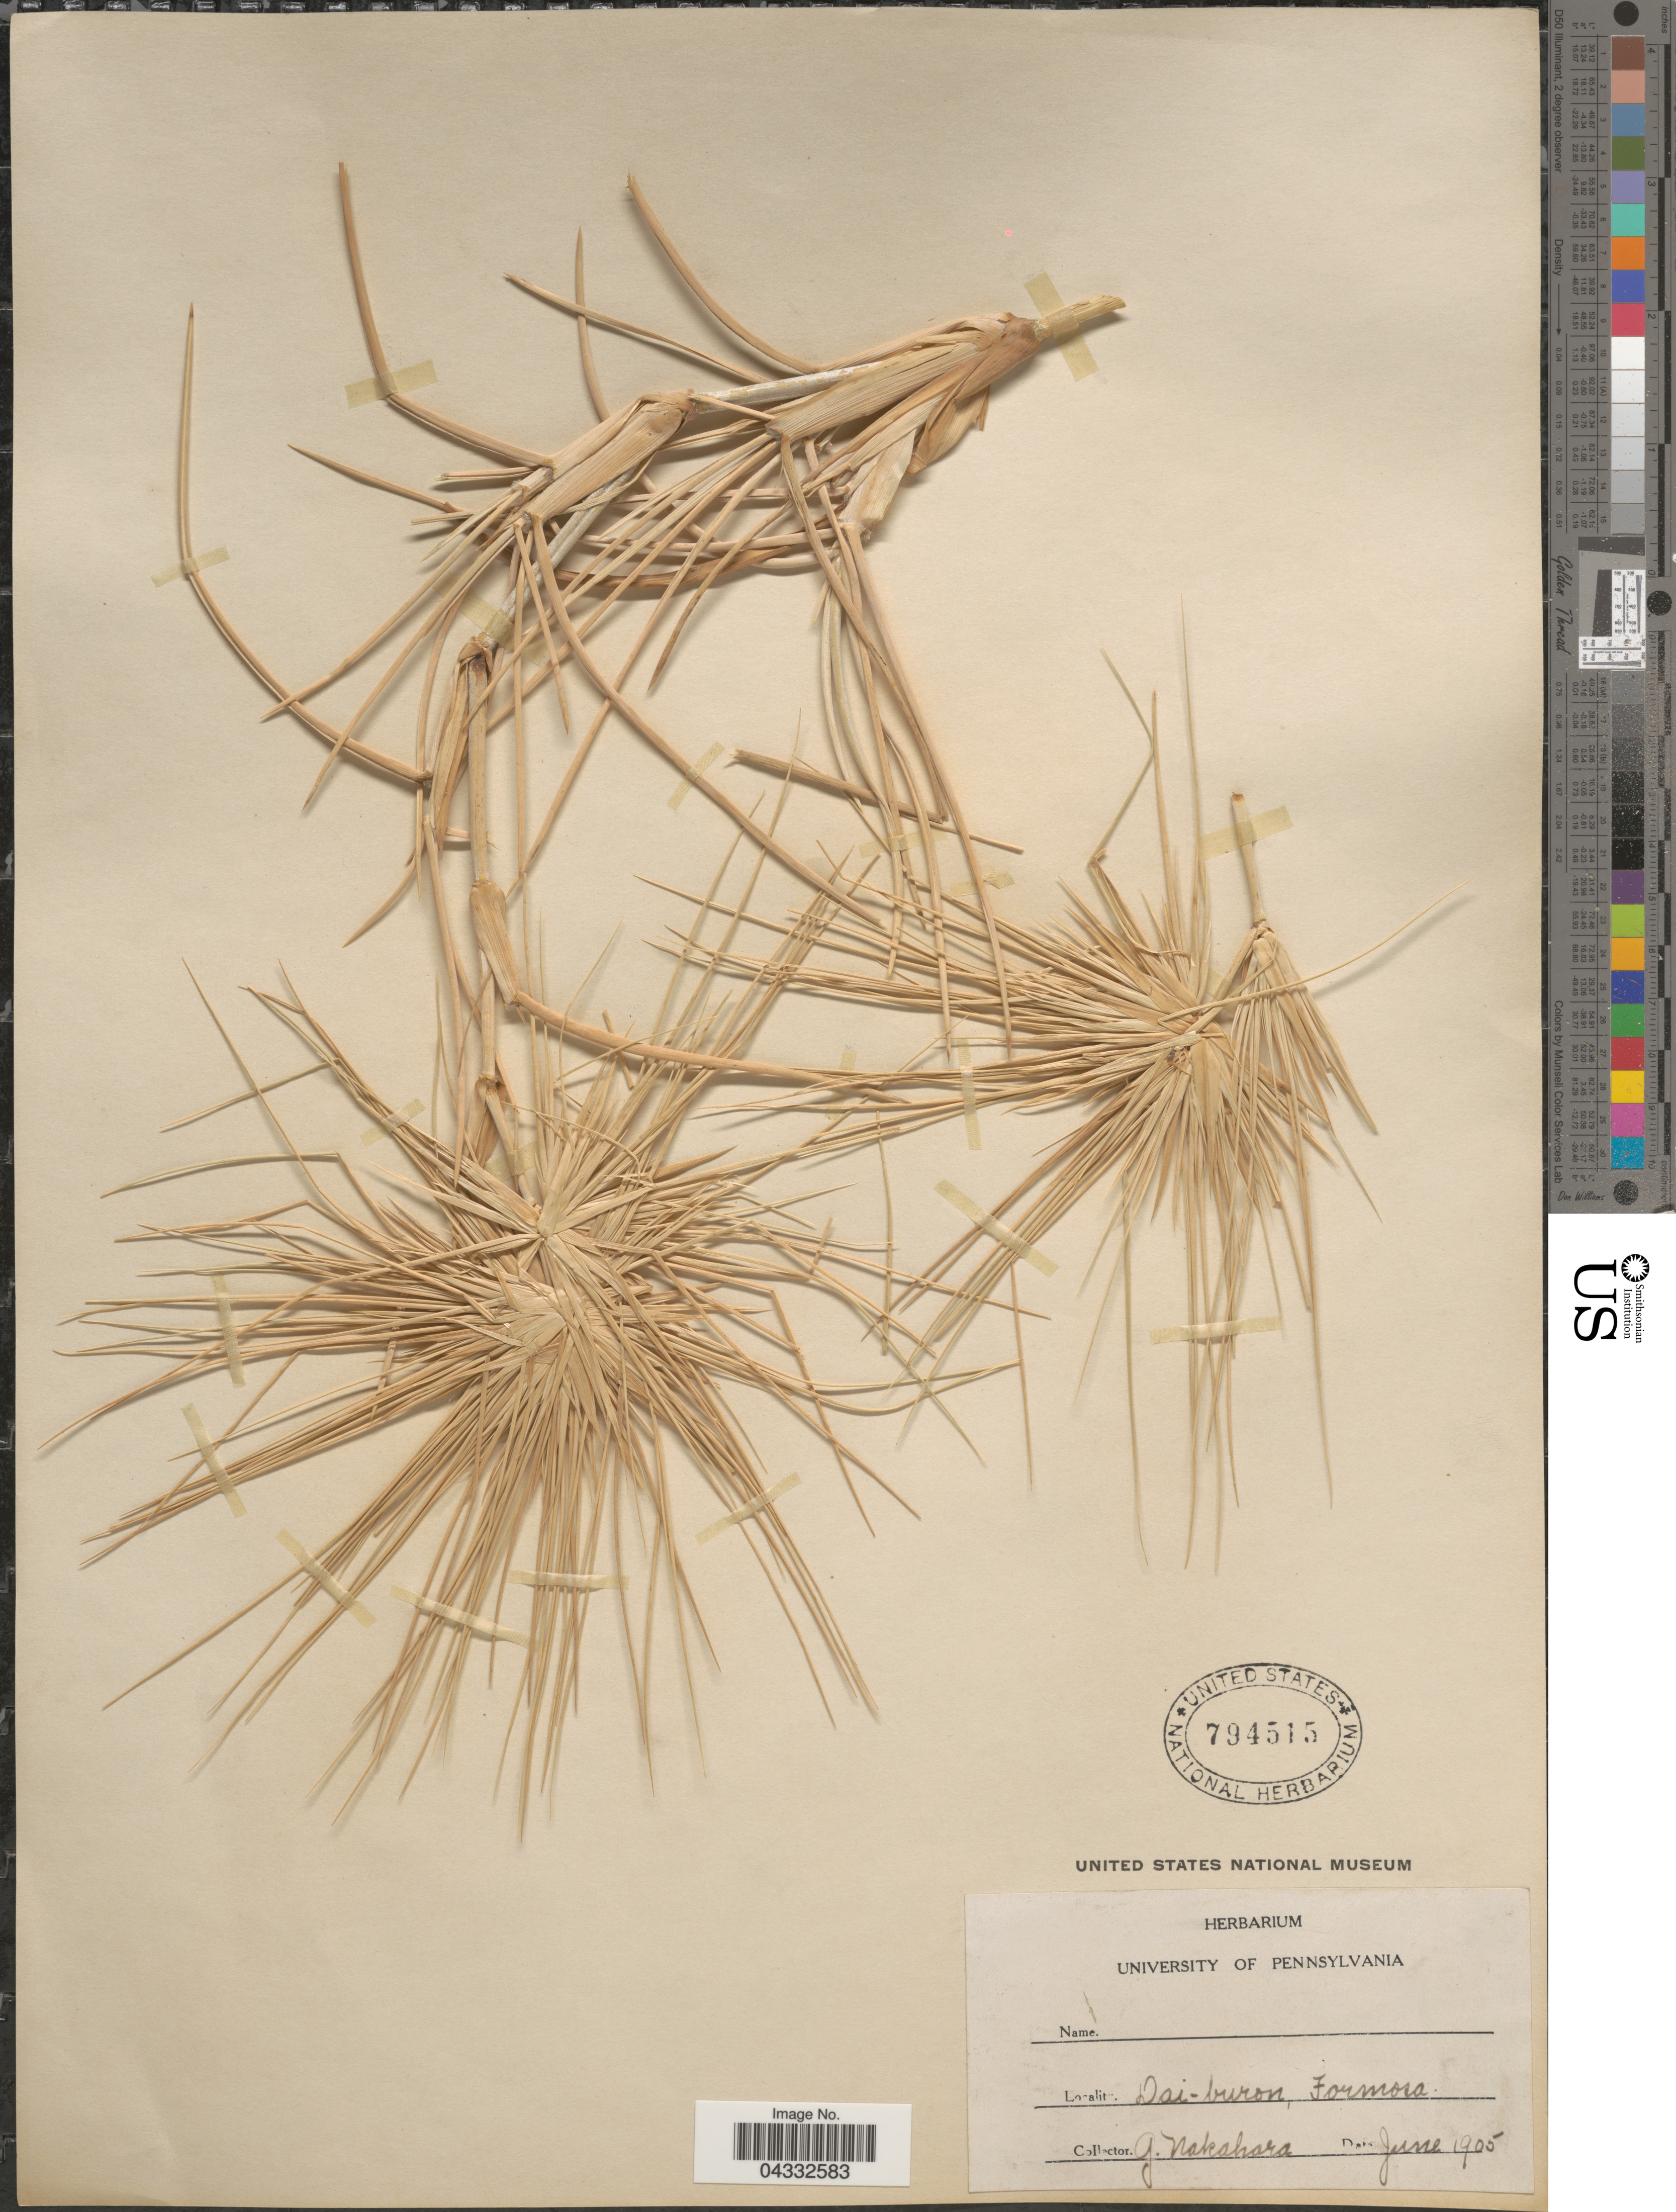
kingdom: Plantae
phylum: Tracheophyta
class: Liliopsida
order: Poales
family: Poaceae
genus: Spinifex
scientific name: Spinifex littoreus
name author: (Burm. f.) Merr.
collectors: G. Nakahara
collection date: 1905-06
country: Taiwan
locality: Dai-buron, Formosa.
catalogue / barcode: US 794515